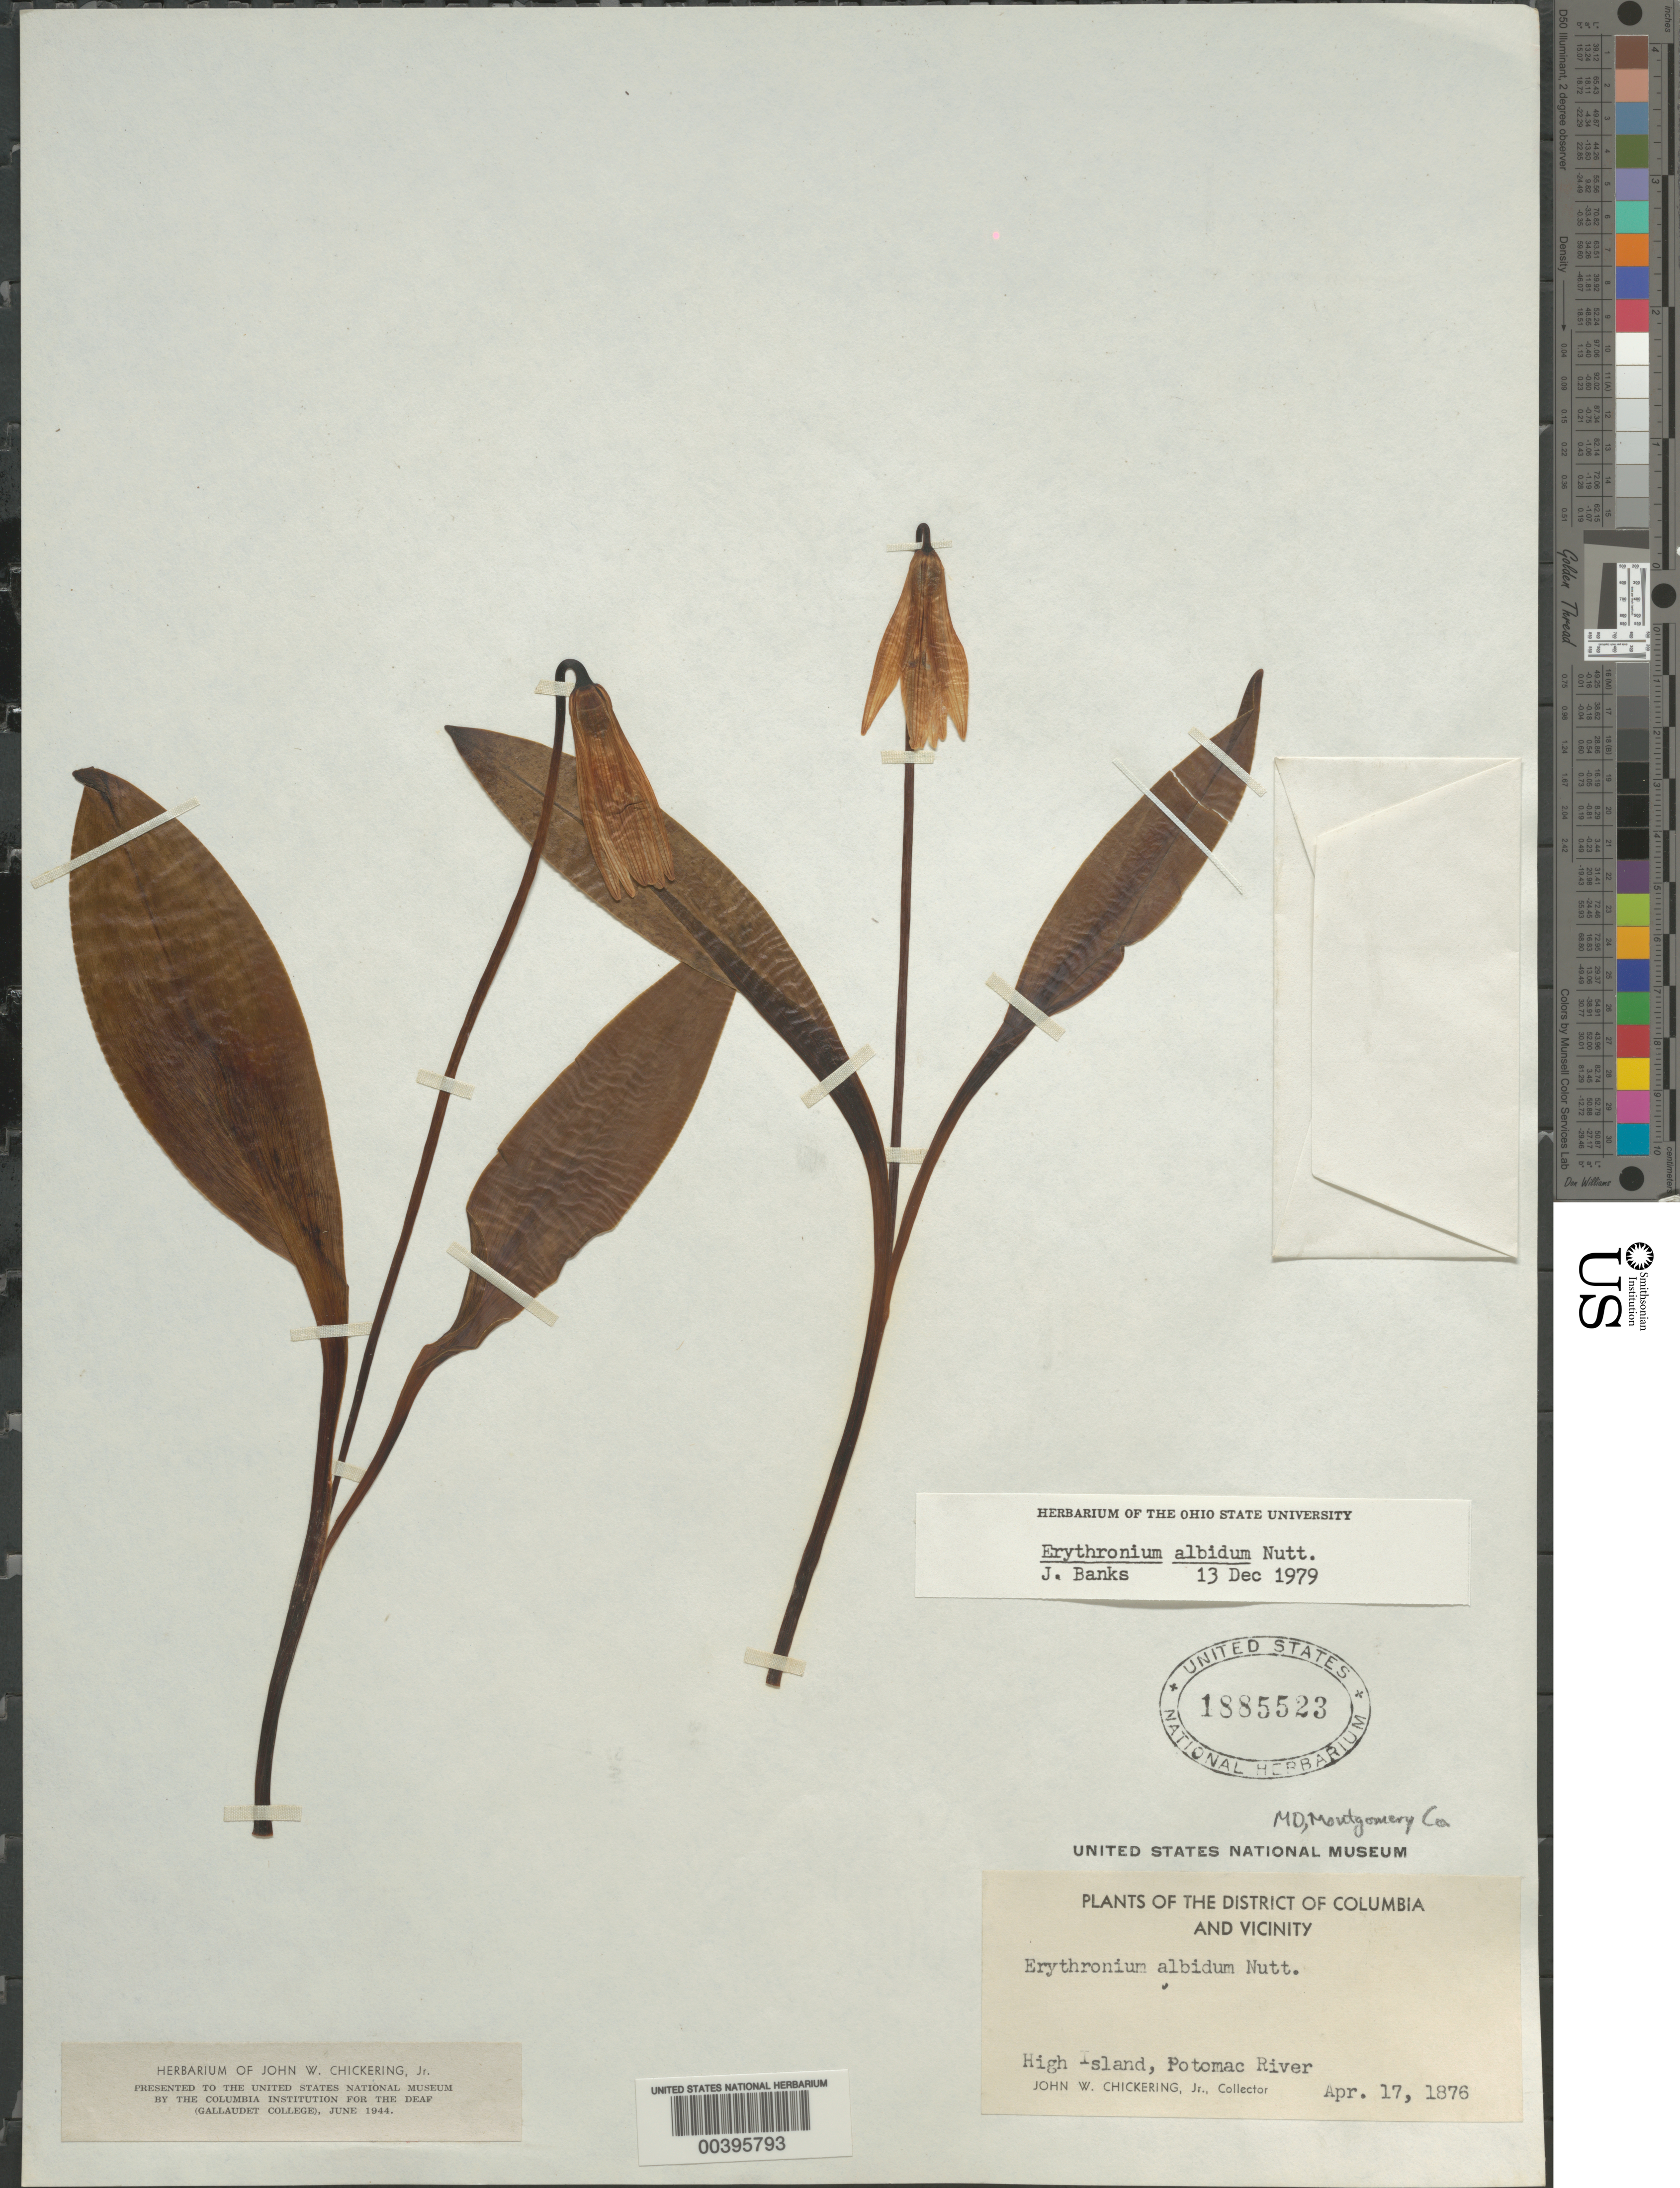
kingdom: Plantae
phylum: Tracheophyta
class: Liliopsida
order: Liliales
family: Liliaceae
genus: Erythronium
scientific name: Erythronium albidum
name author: Nutt.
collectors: J. Chickering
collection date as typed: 17 Apr 1876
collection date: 1876-04-17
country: United States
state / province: Maryland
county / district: Montgomery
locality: High Island C. & O. Canal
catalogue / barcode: US 1885523